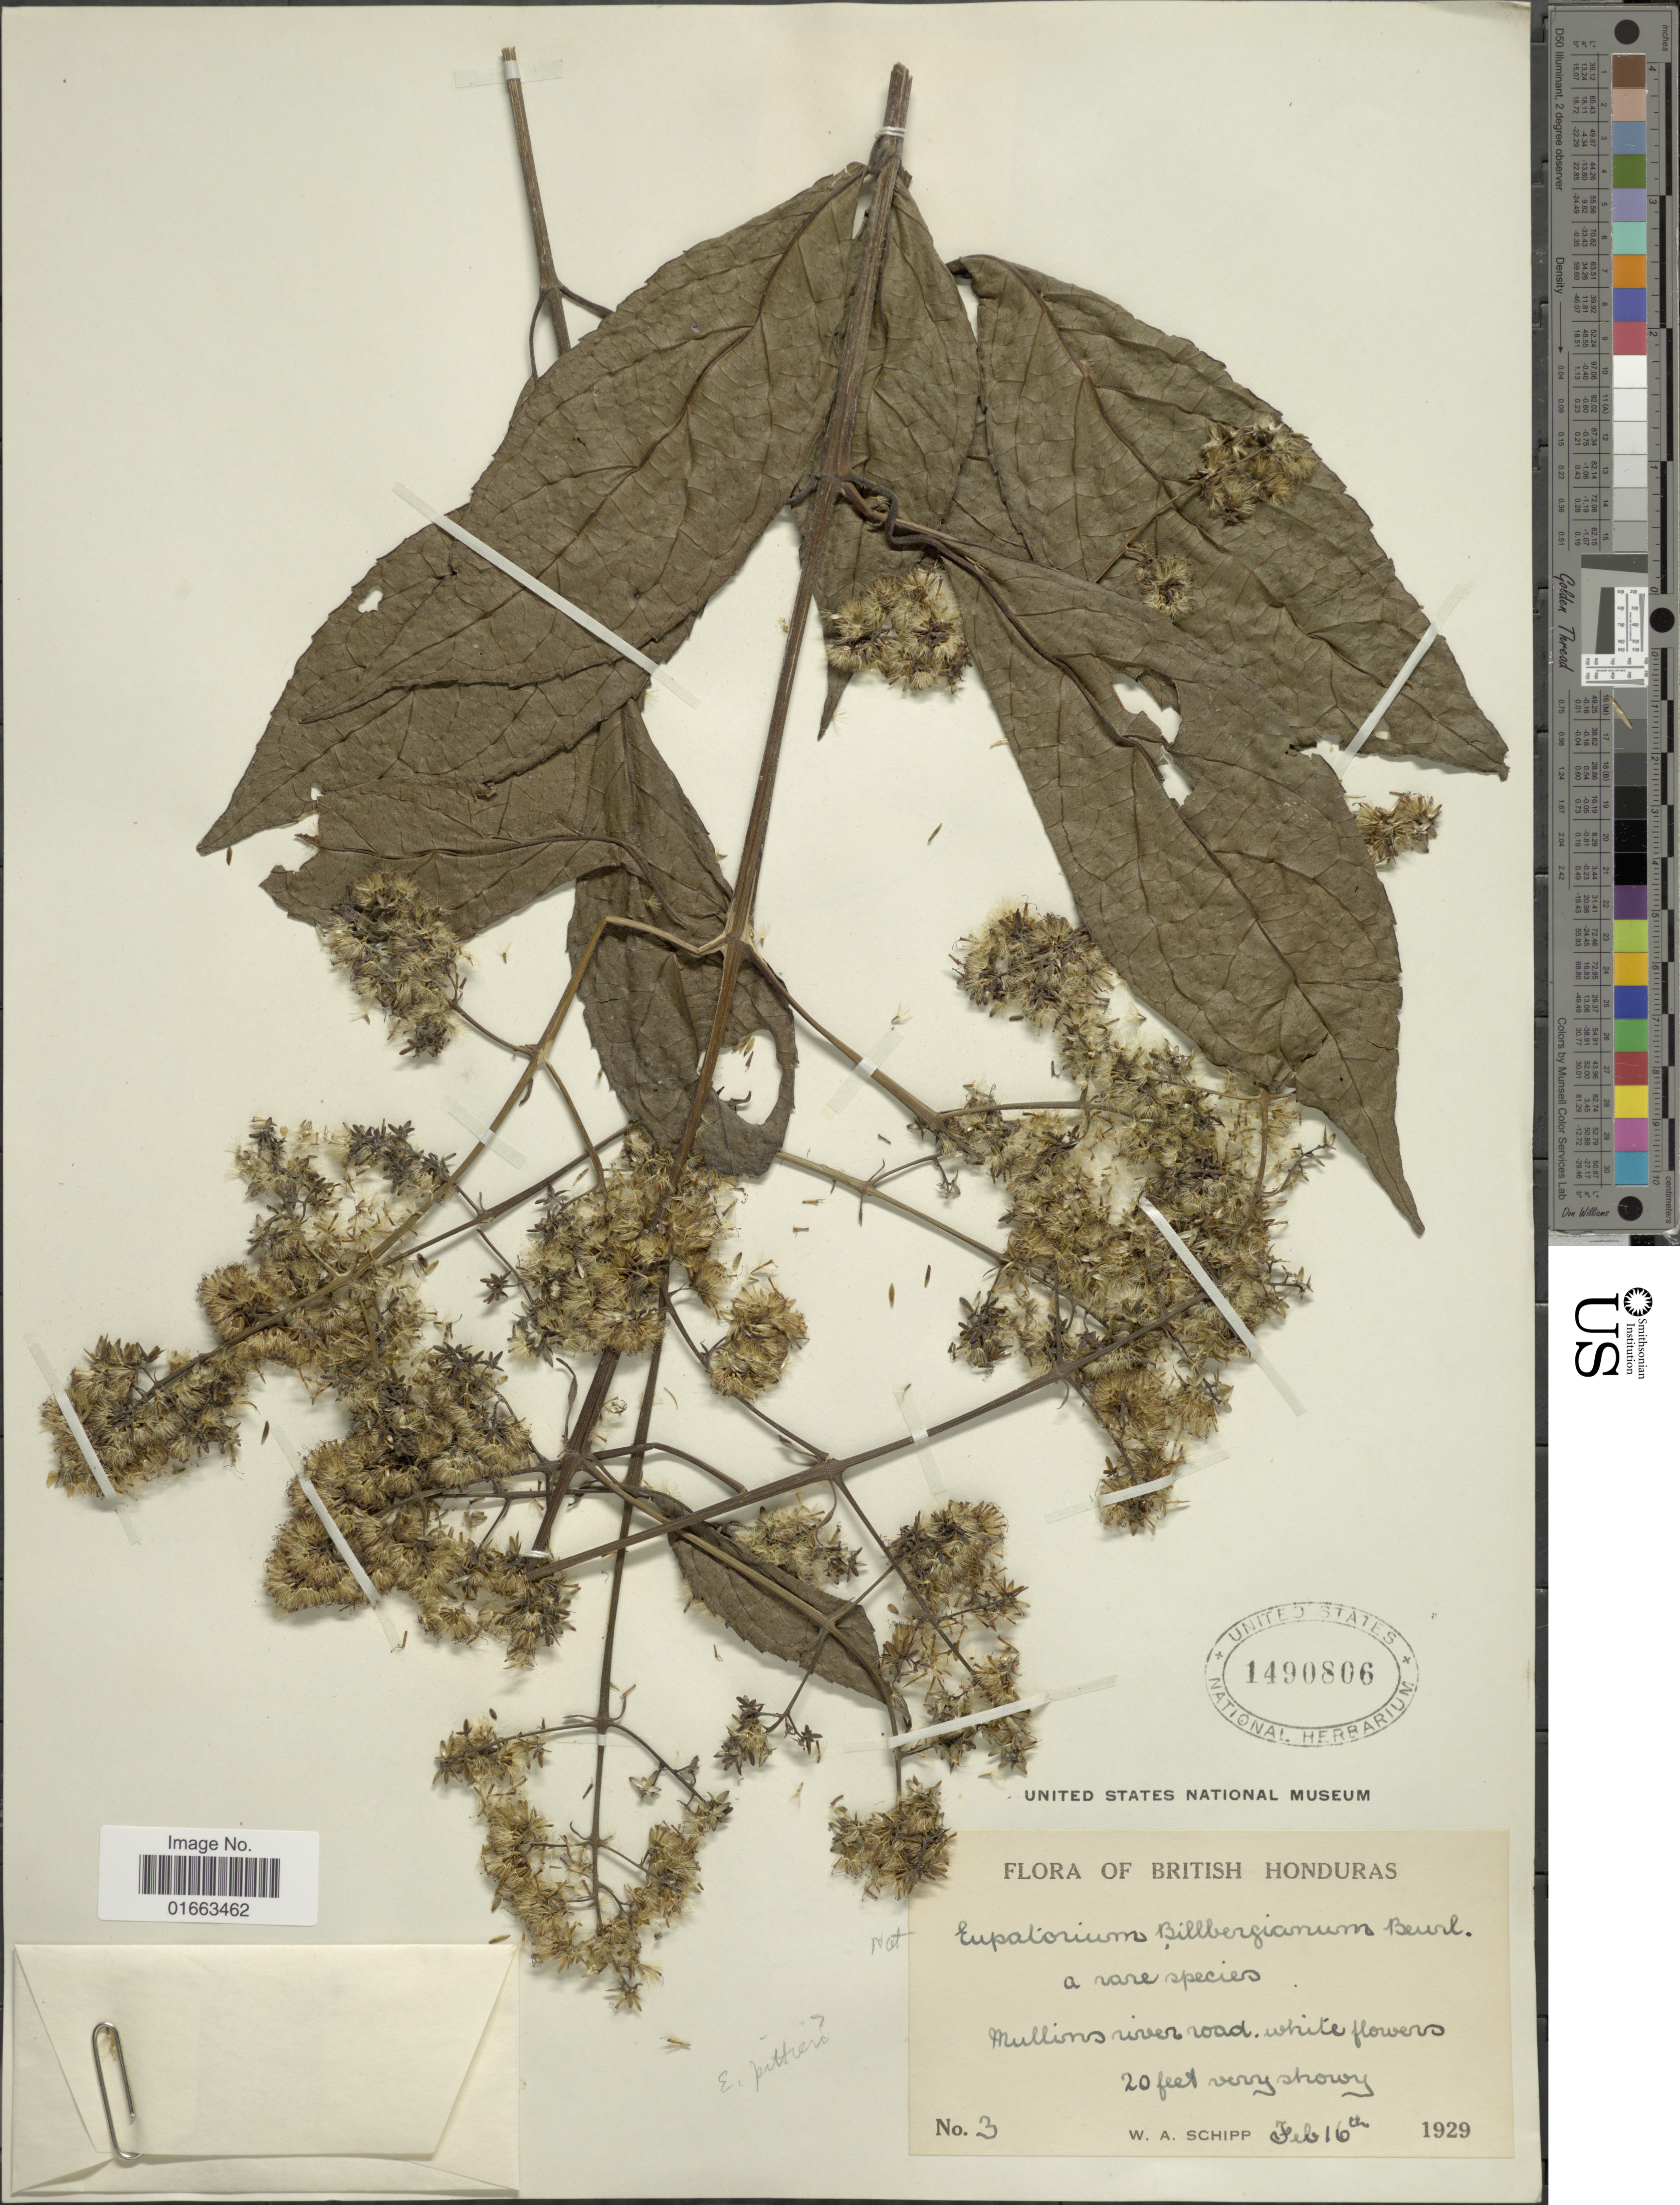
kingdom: Plantae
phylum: Tracheophyta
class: Magnoliopsida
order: Asterales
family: Asteraceae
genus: Koanophyllon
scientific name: Koanophyllon galeottii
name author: (B.L. Rob.) R.M. King & H. Rob.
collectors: W. Schipp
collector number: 3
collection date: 1929-02-16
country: Belize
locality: British Honduras, Mullions river road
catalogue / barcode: US 1490806